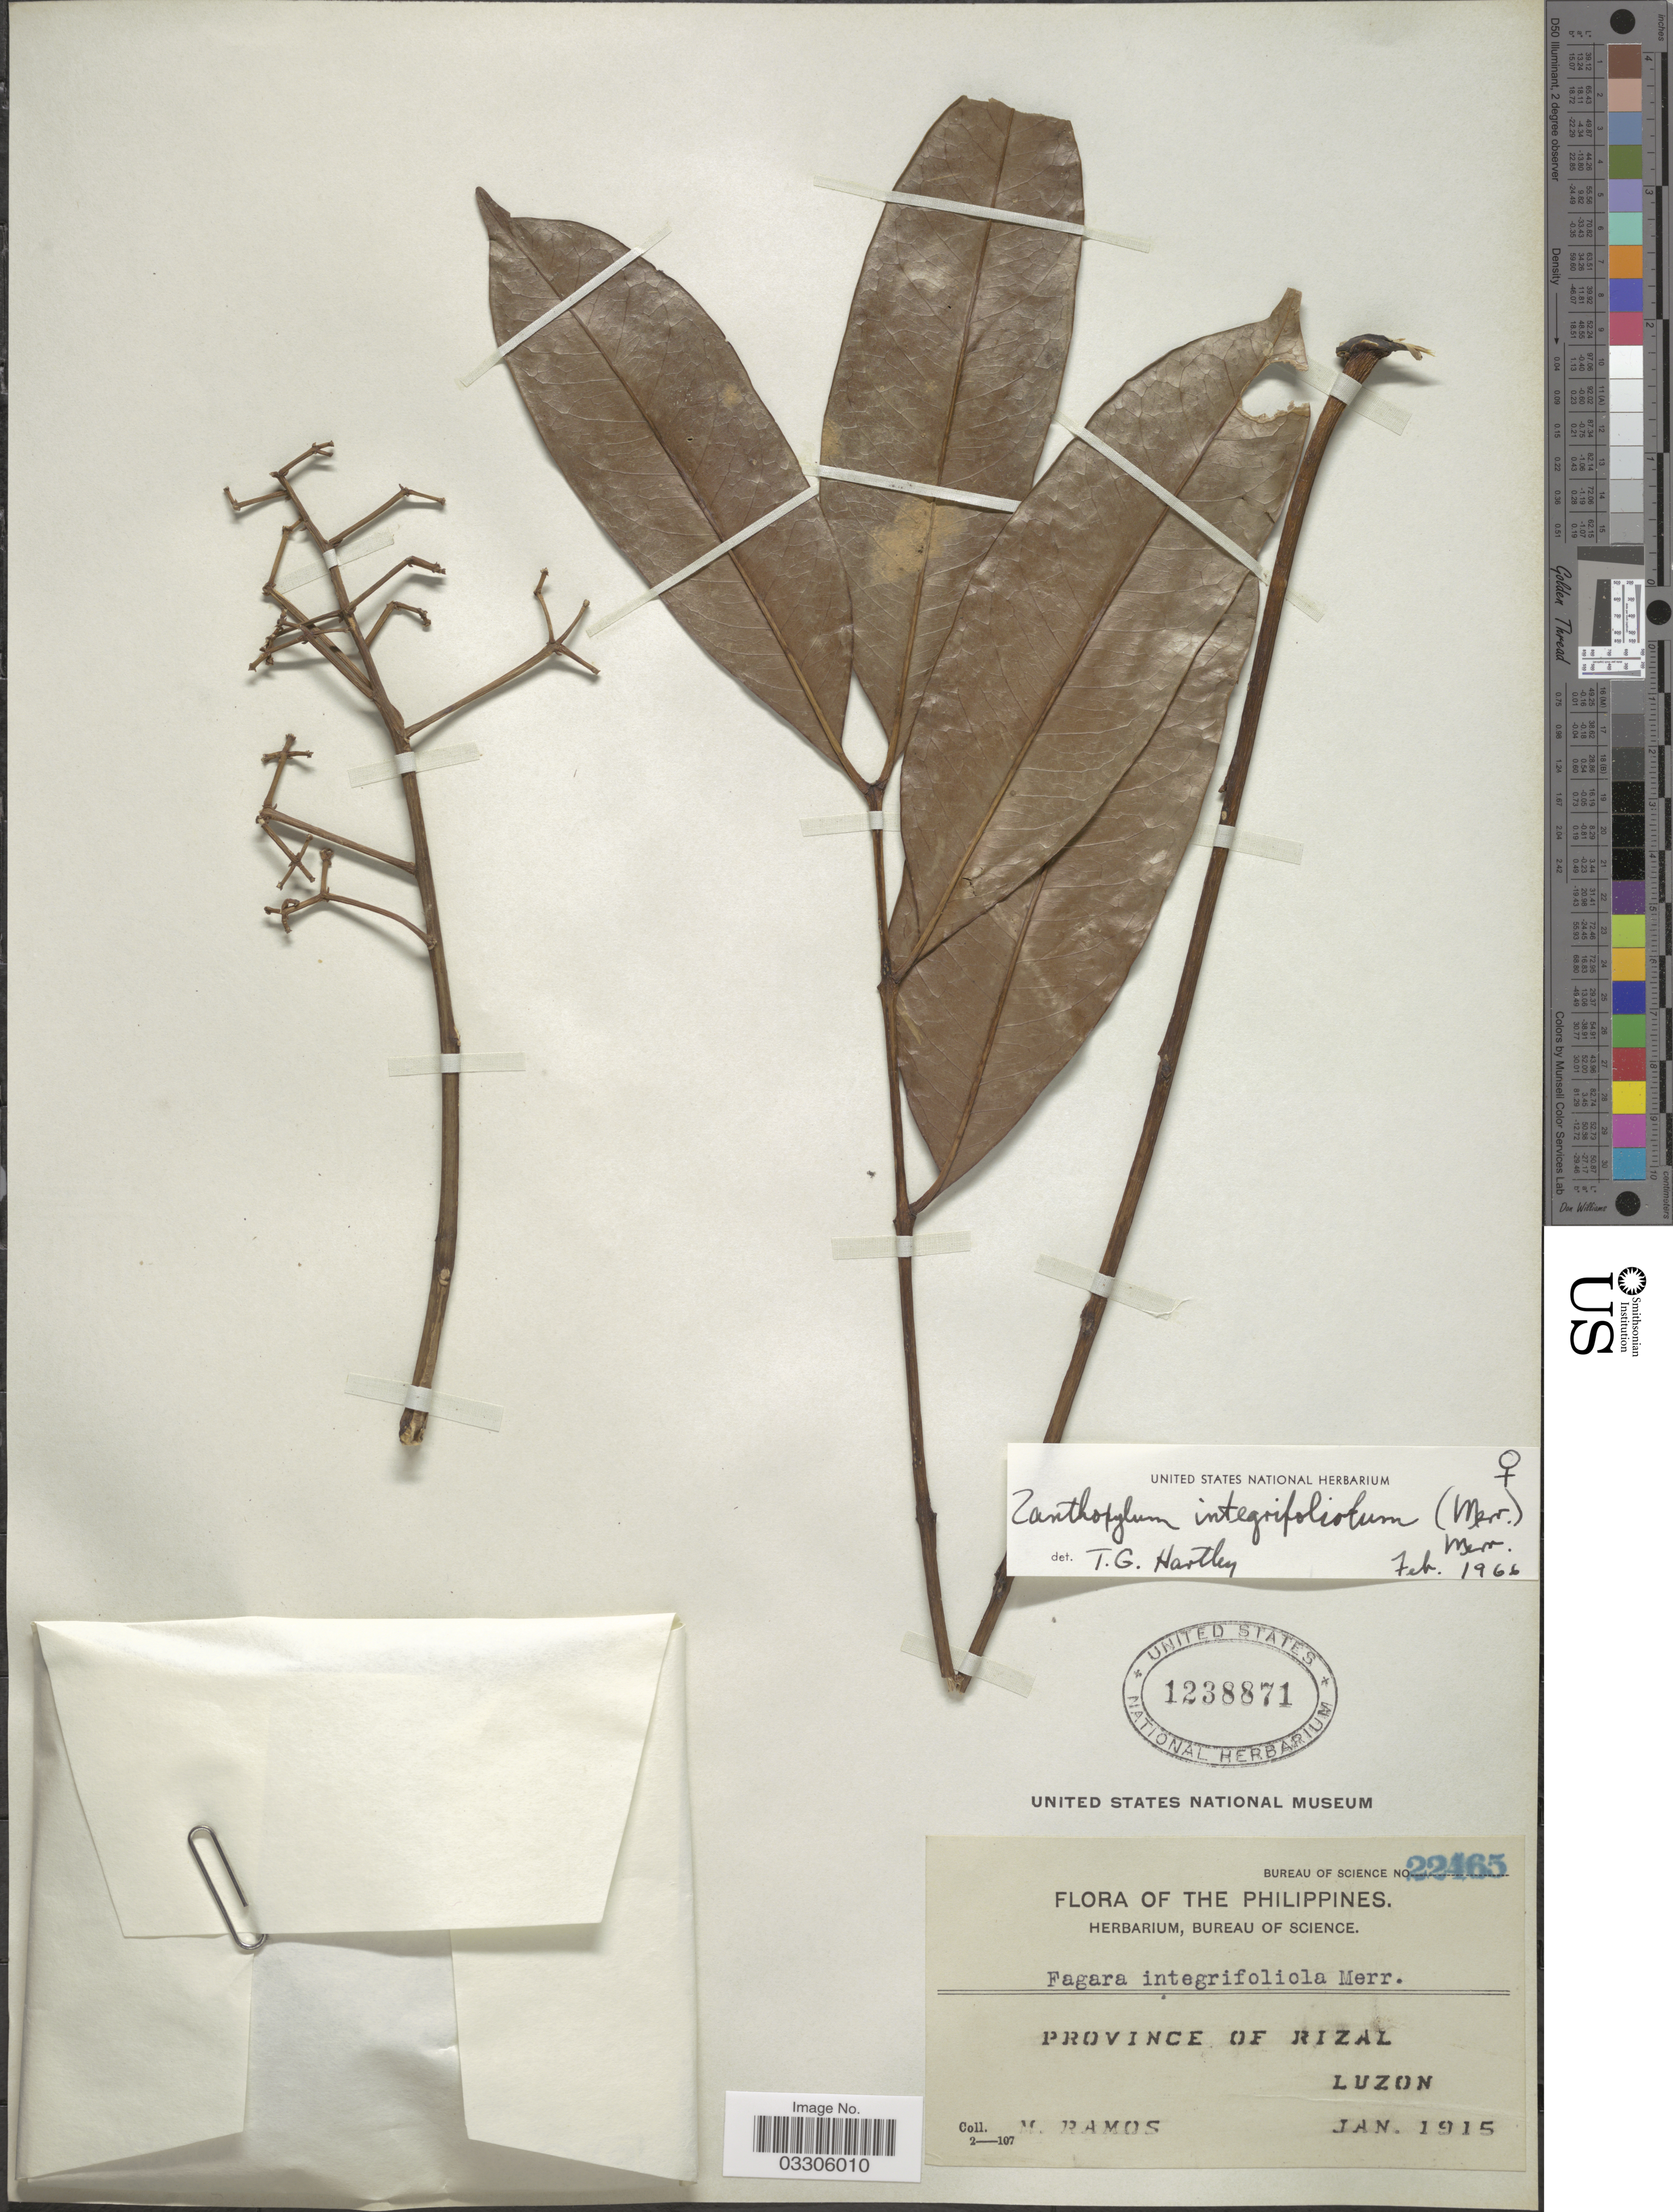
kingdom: Plantae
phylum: Tracheophyta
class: Magnoliopsida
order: Sapindales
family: Rutaceae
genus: Zanthoxylum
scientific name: Zanthoxylum integrifoliolum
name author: (Merr.) Merr.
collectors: M. Ramos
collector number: Bureau of Science 22465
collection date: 1915-01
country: Philippines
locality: Province of Rizal, Luzon.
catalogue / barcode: US 1238871